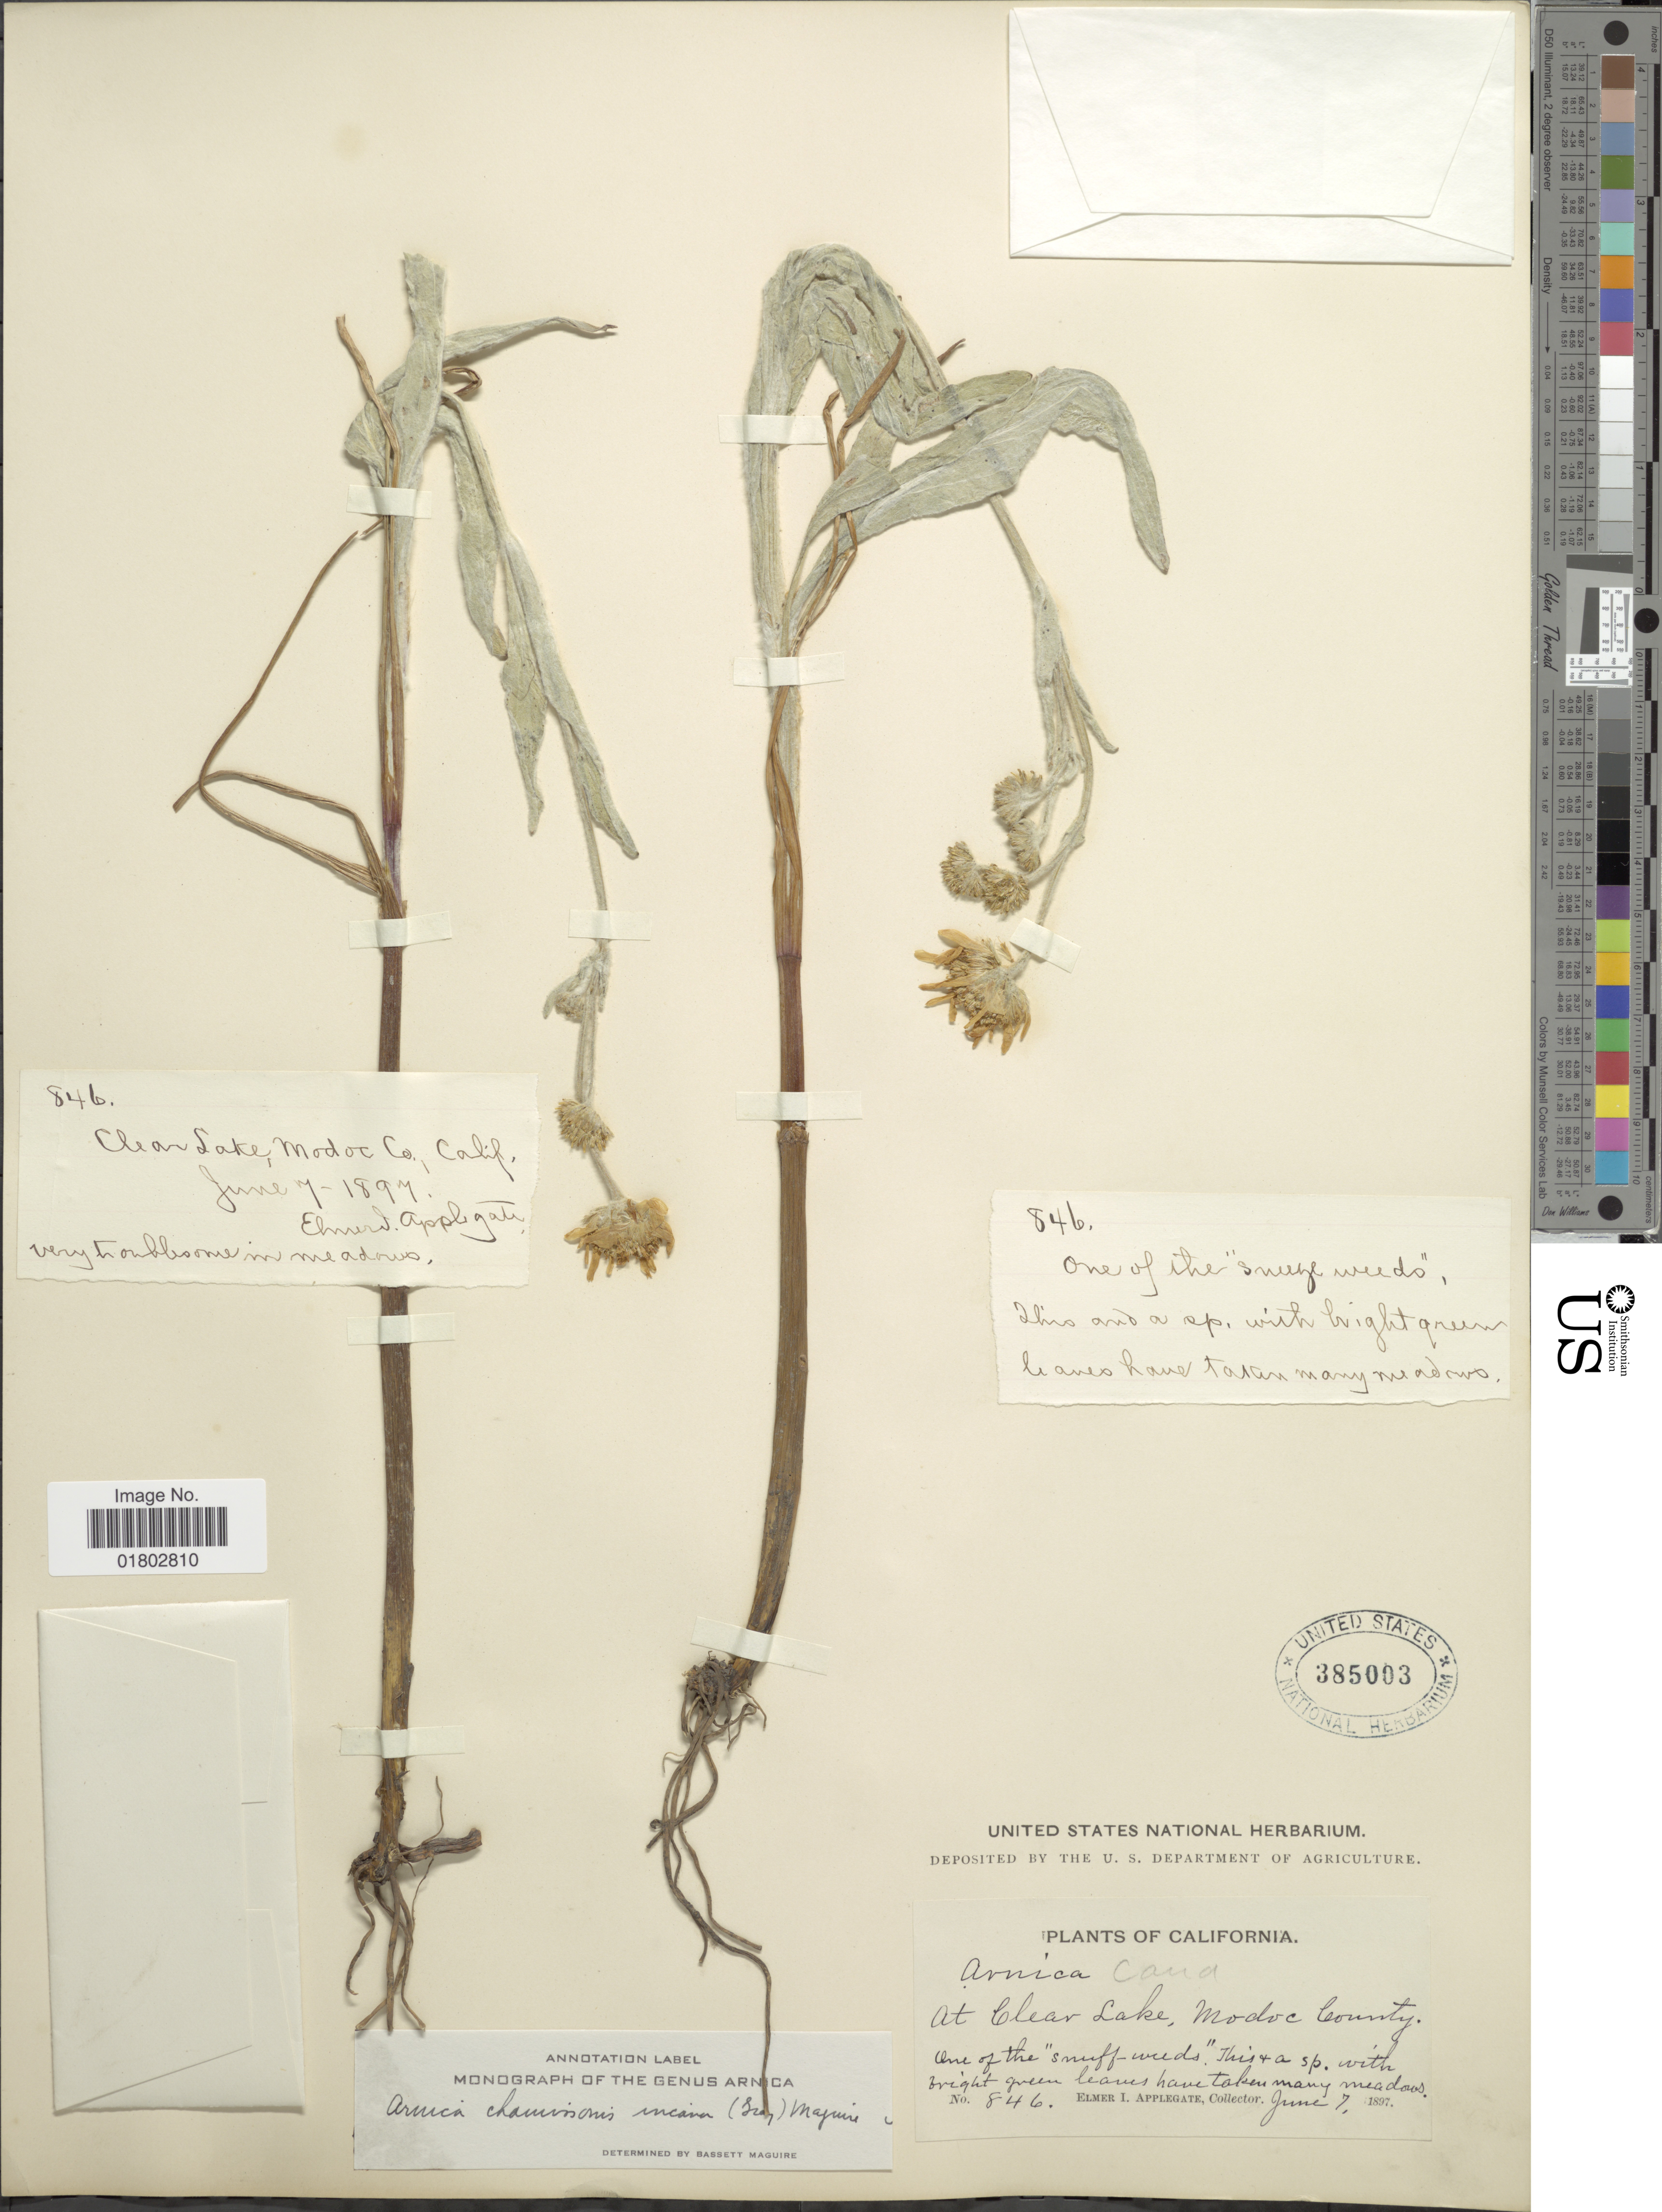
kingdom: Plantae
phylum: Tracheophyta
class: Magnoliopsida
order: Asterales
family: Asteraceae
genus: Arnica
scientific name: Arnica chamissonis subsp. incana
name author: (A. Gray) Maguire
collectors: E. I. Applegate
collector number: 846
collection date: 1897-06-07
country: United States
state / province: California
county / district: Modoc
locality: At Clear Lake, Modoc County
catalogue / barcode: US 385003